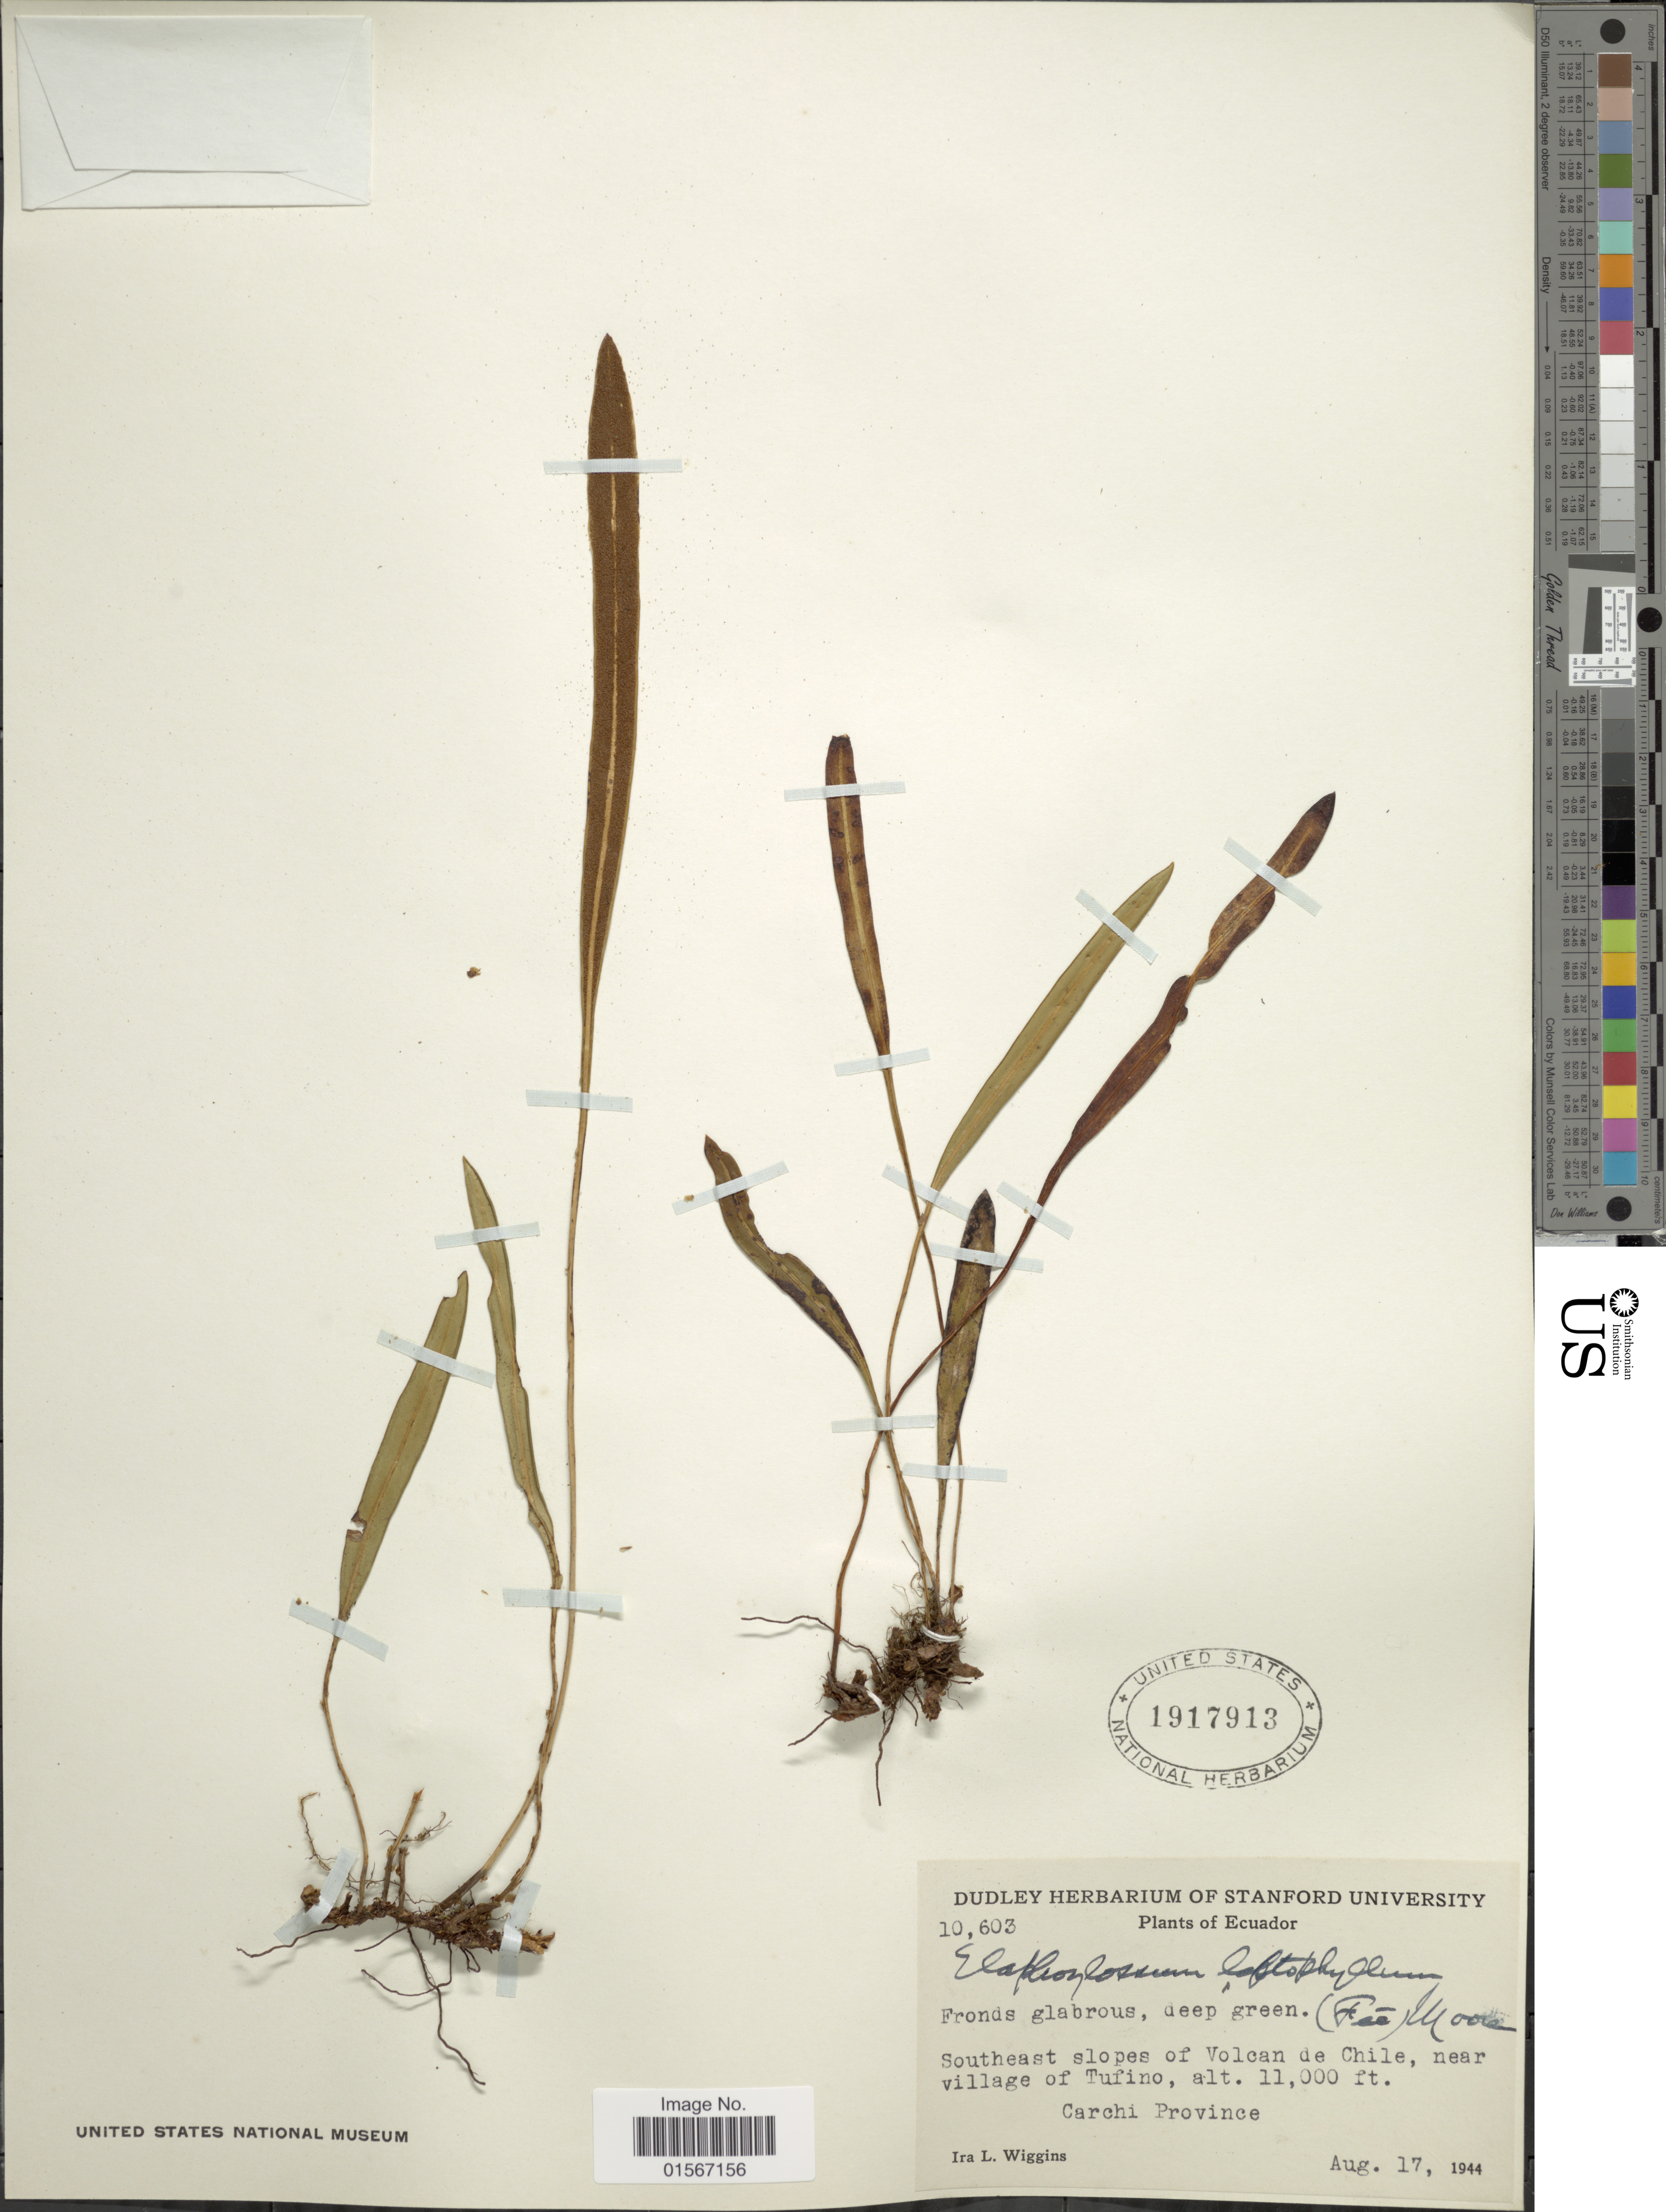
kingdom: Plantae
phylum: Tracheophyta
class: Polypodiopsida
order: Polypodiales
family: Dryopteridaceae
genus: Elaphoglossum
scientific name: Elaphoglossum minutum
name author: (Pohl ex Fée) T. Moore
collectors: I. L. Wiggins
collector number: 10603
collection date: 1944-08-17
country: Ecuador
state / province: Carchi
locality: Ecuador, southeast slopes of Volcan de Chile, near village of Tufino, Carchi Province.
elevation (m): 3353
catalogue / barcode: US 1917913